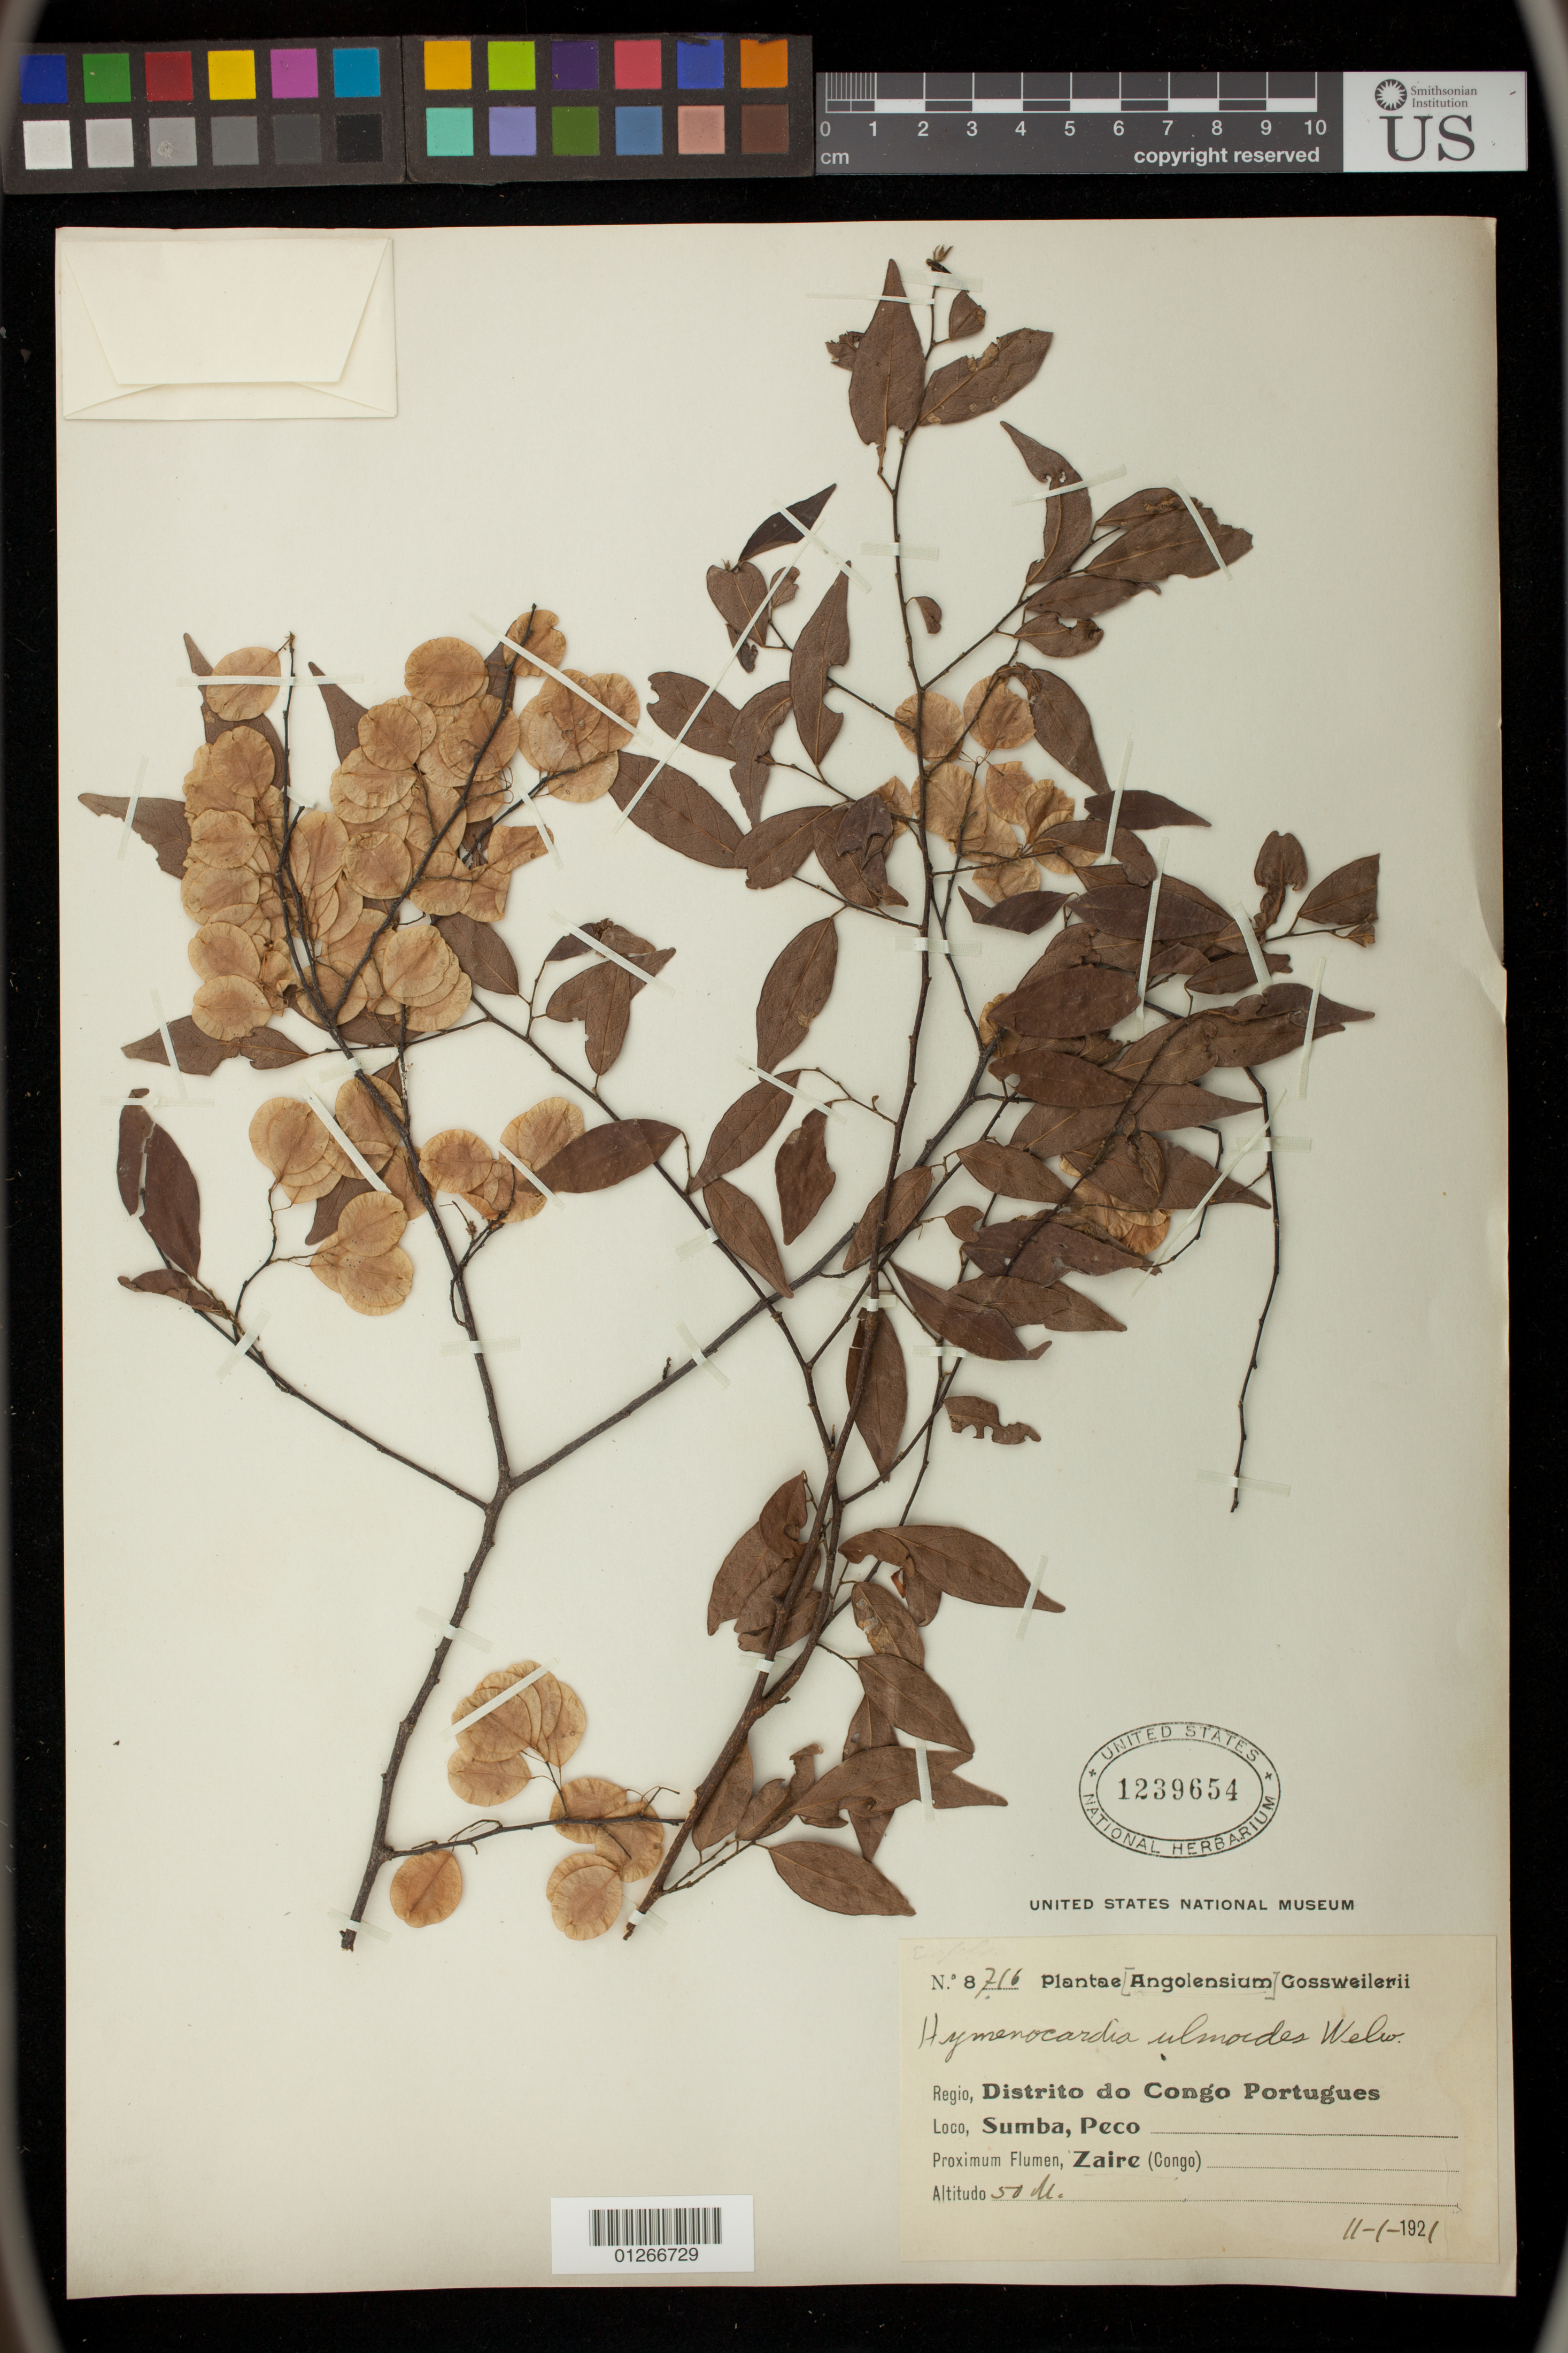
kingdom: Plantae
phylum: Tracheophyta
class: Magnoliopsida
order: Malpighiales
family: Phyllanthaceae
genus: Hymenocardia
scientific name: Hymenocardia ulmoides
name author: Oliv.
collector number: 8716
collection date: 1921-11-01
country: Angola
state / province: Zaire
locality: Sumba, Peco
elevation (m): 50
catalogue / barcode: US 1239654